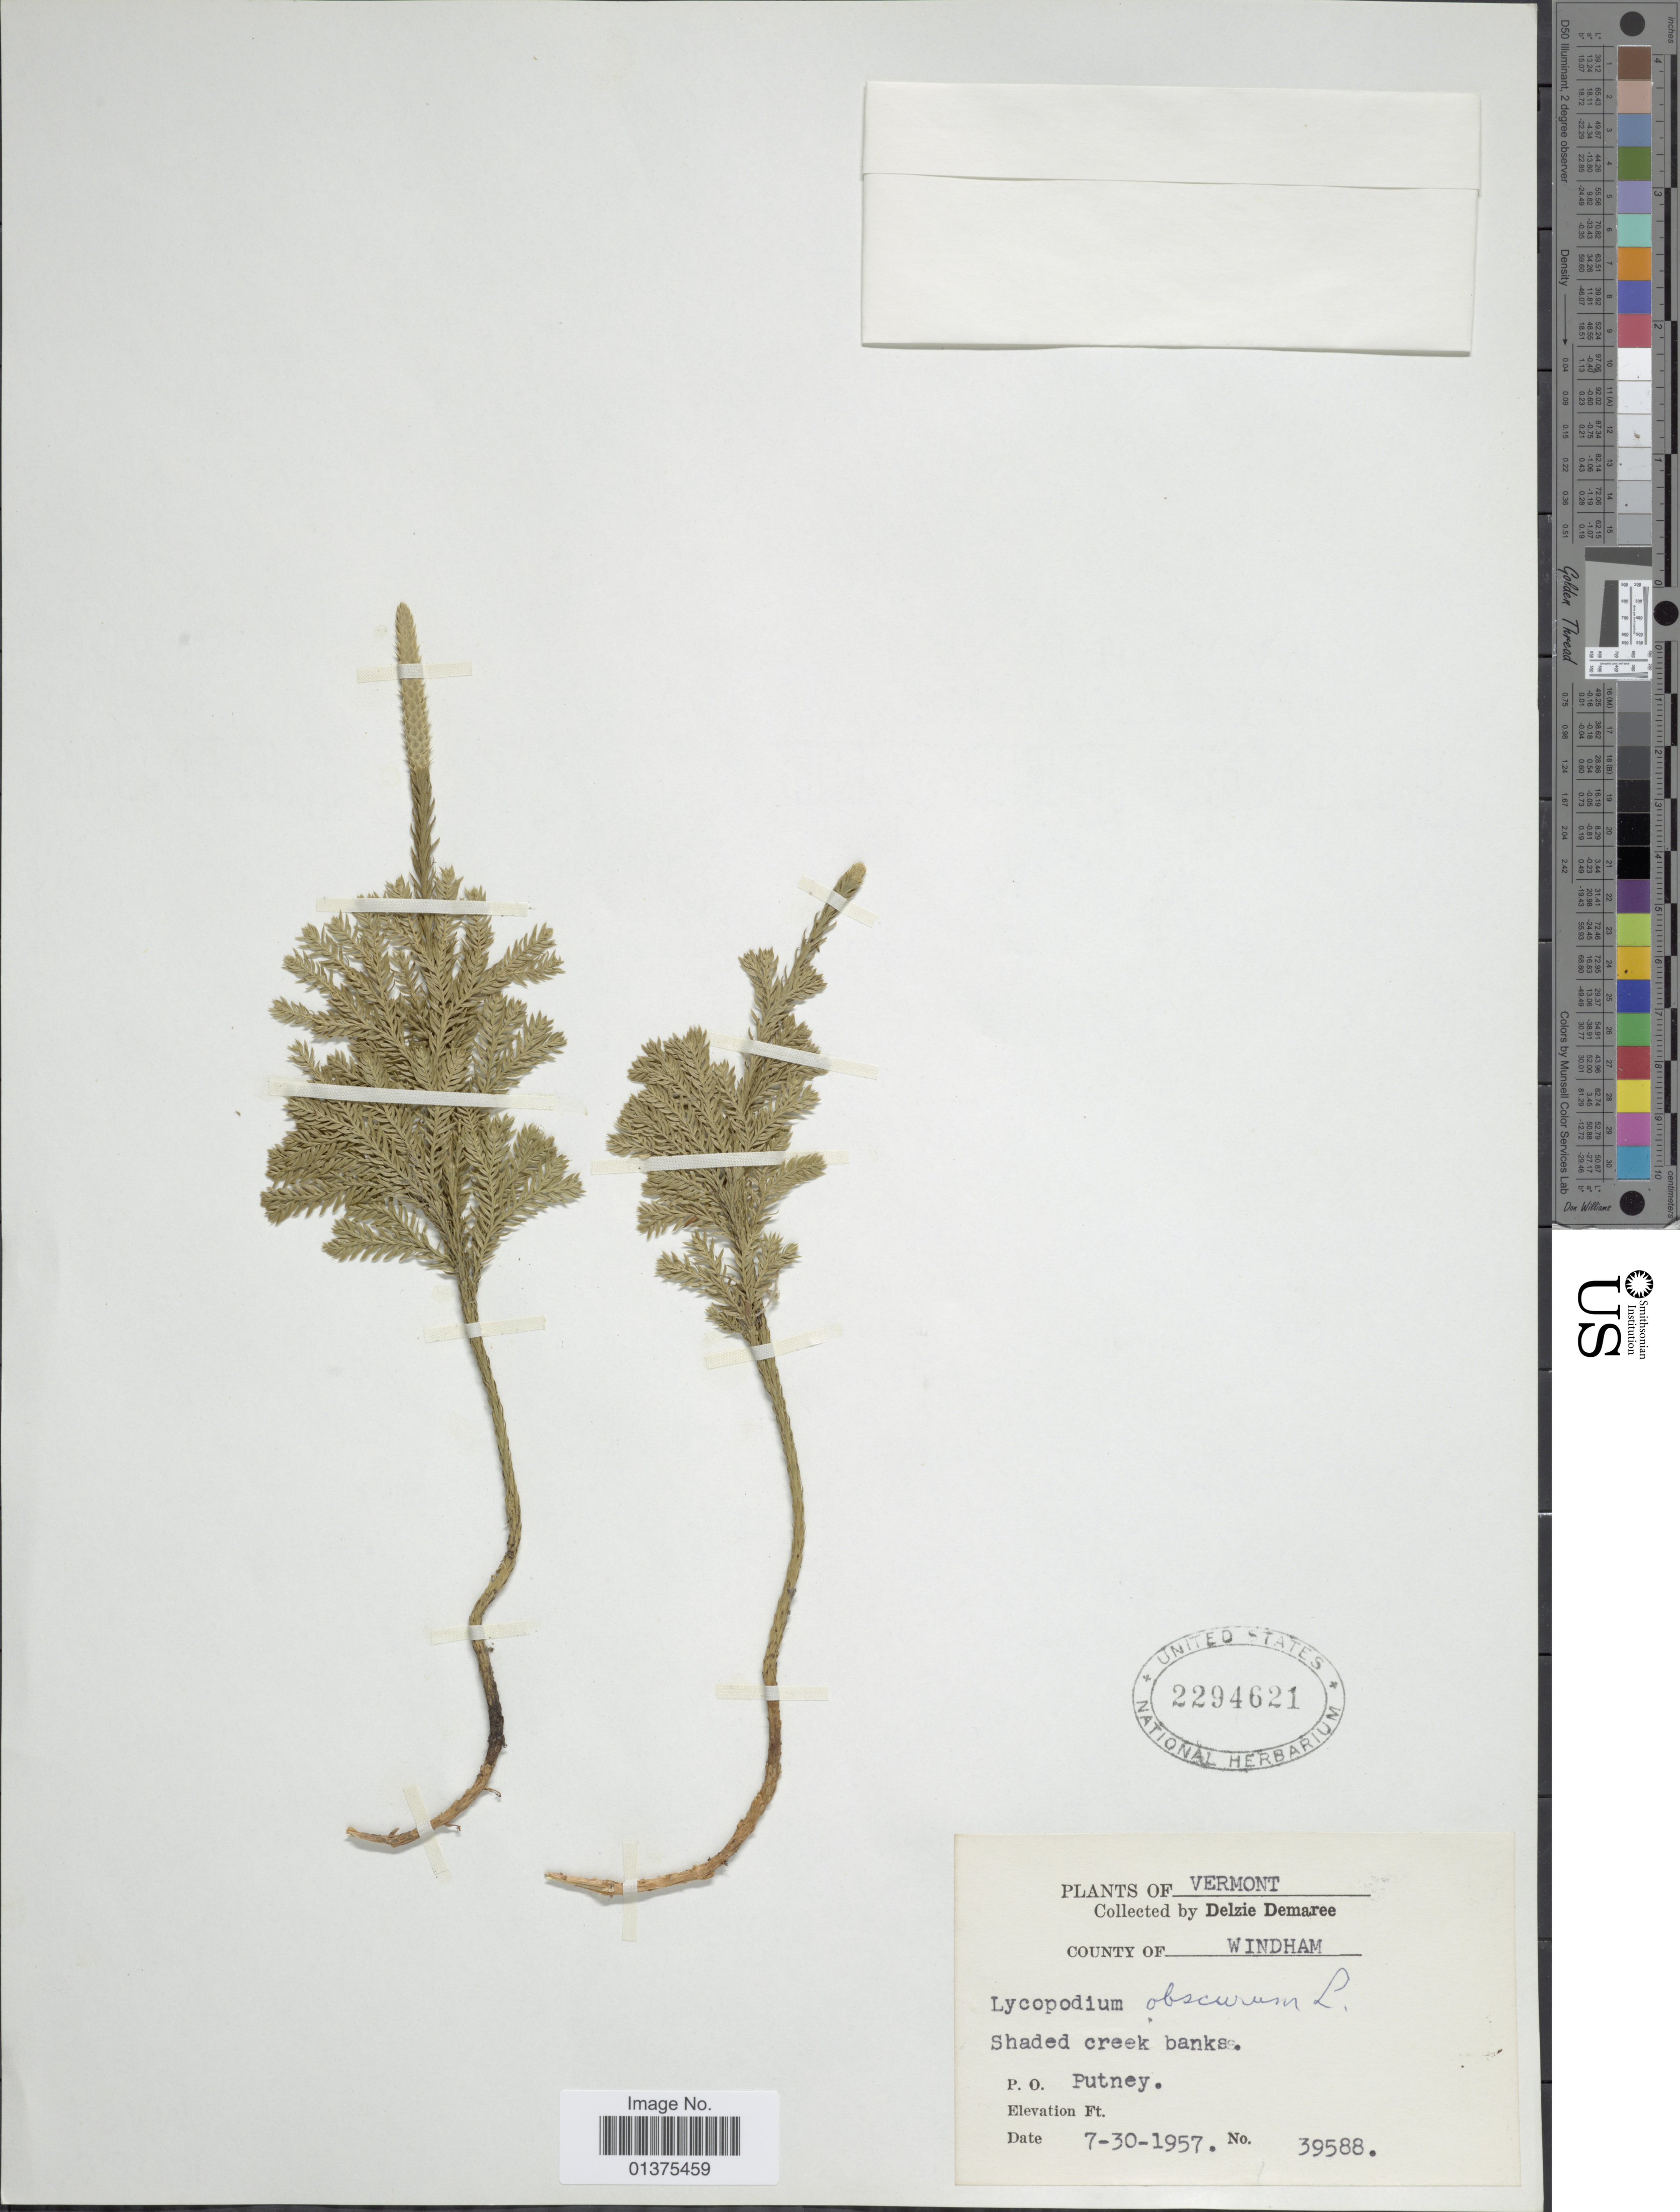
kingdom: Plantae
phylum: Tracheophyta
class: Lycopodiopsida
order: Lycopodiales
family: Lycopodiaceae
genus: Dendrolycopodium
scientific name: Dendrolycopodium obscurum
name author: (L.) A. Haines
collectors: D. Demaree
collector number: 39588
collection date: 1957-07-30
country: United States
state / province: Vermont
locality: County of Windham, P.O. Putney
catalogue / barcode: US 2294621